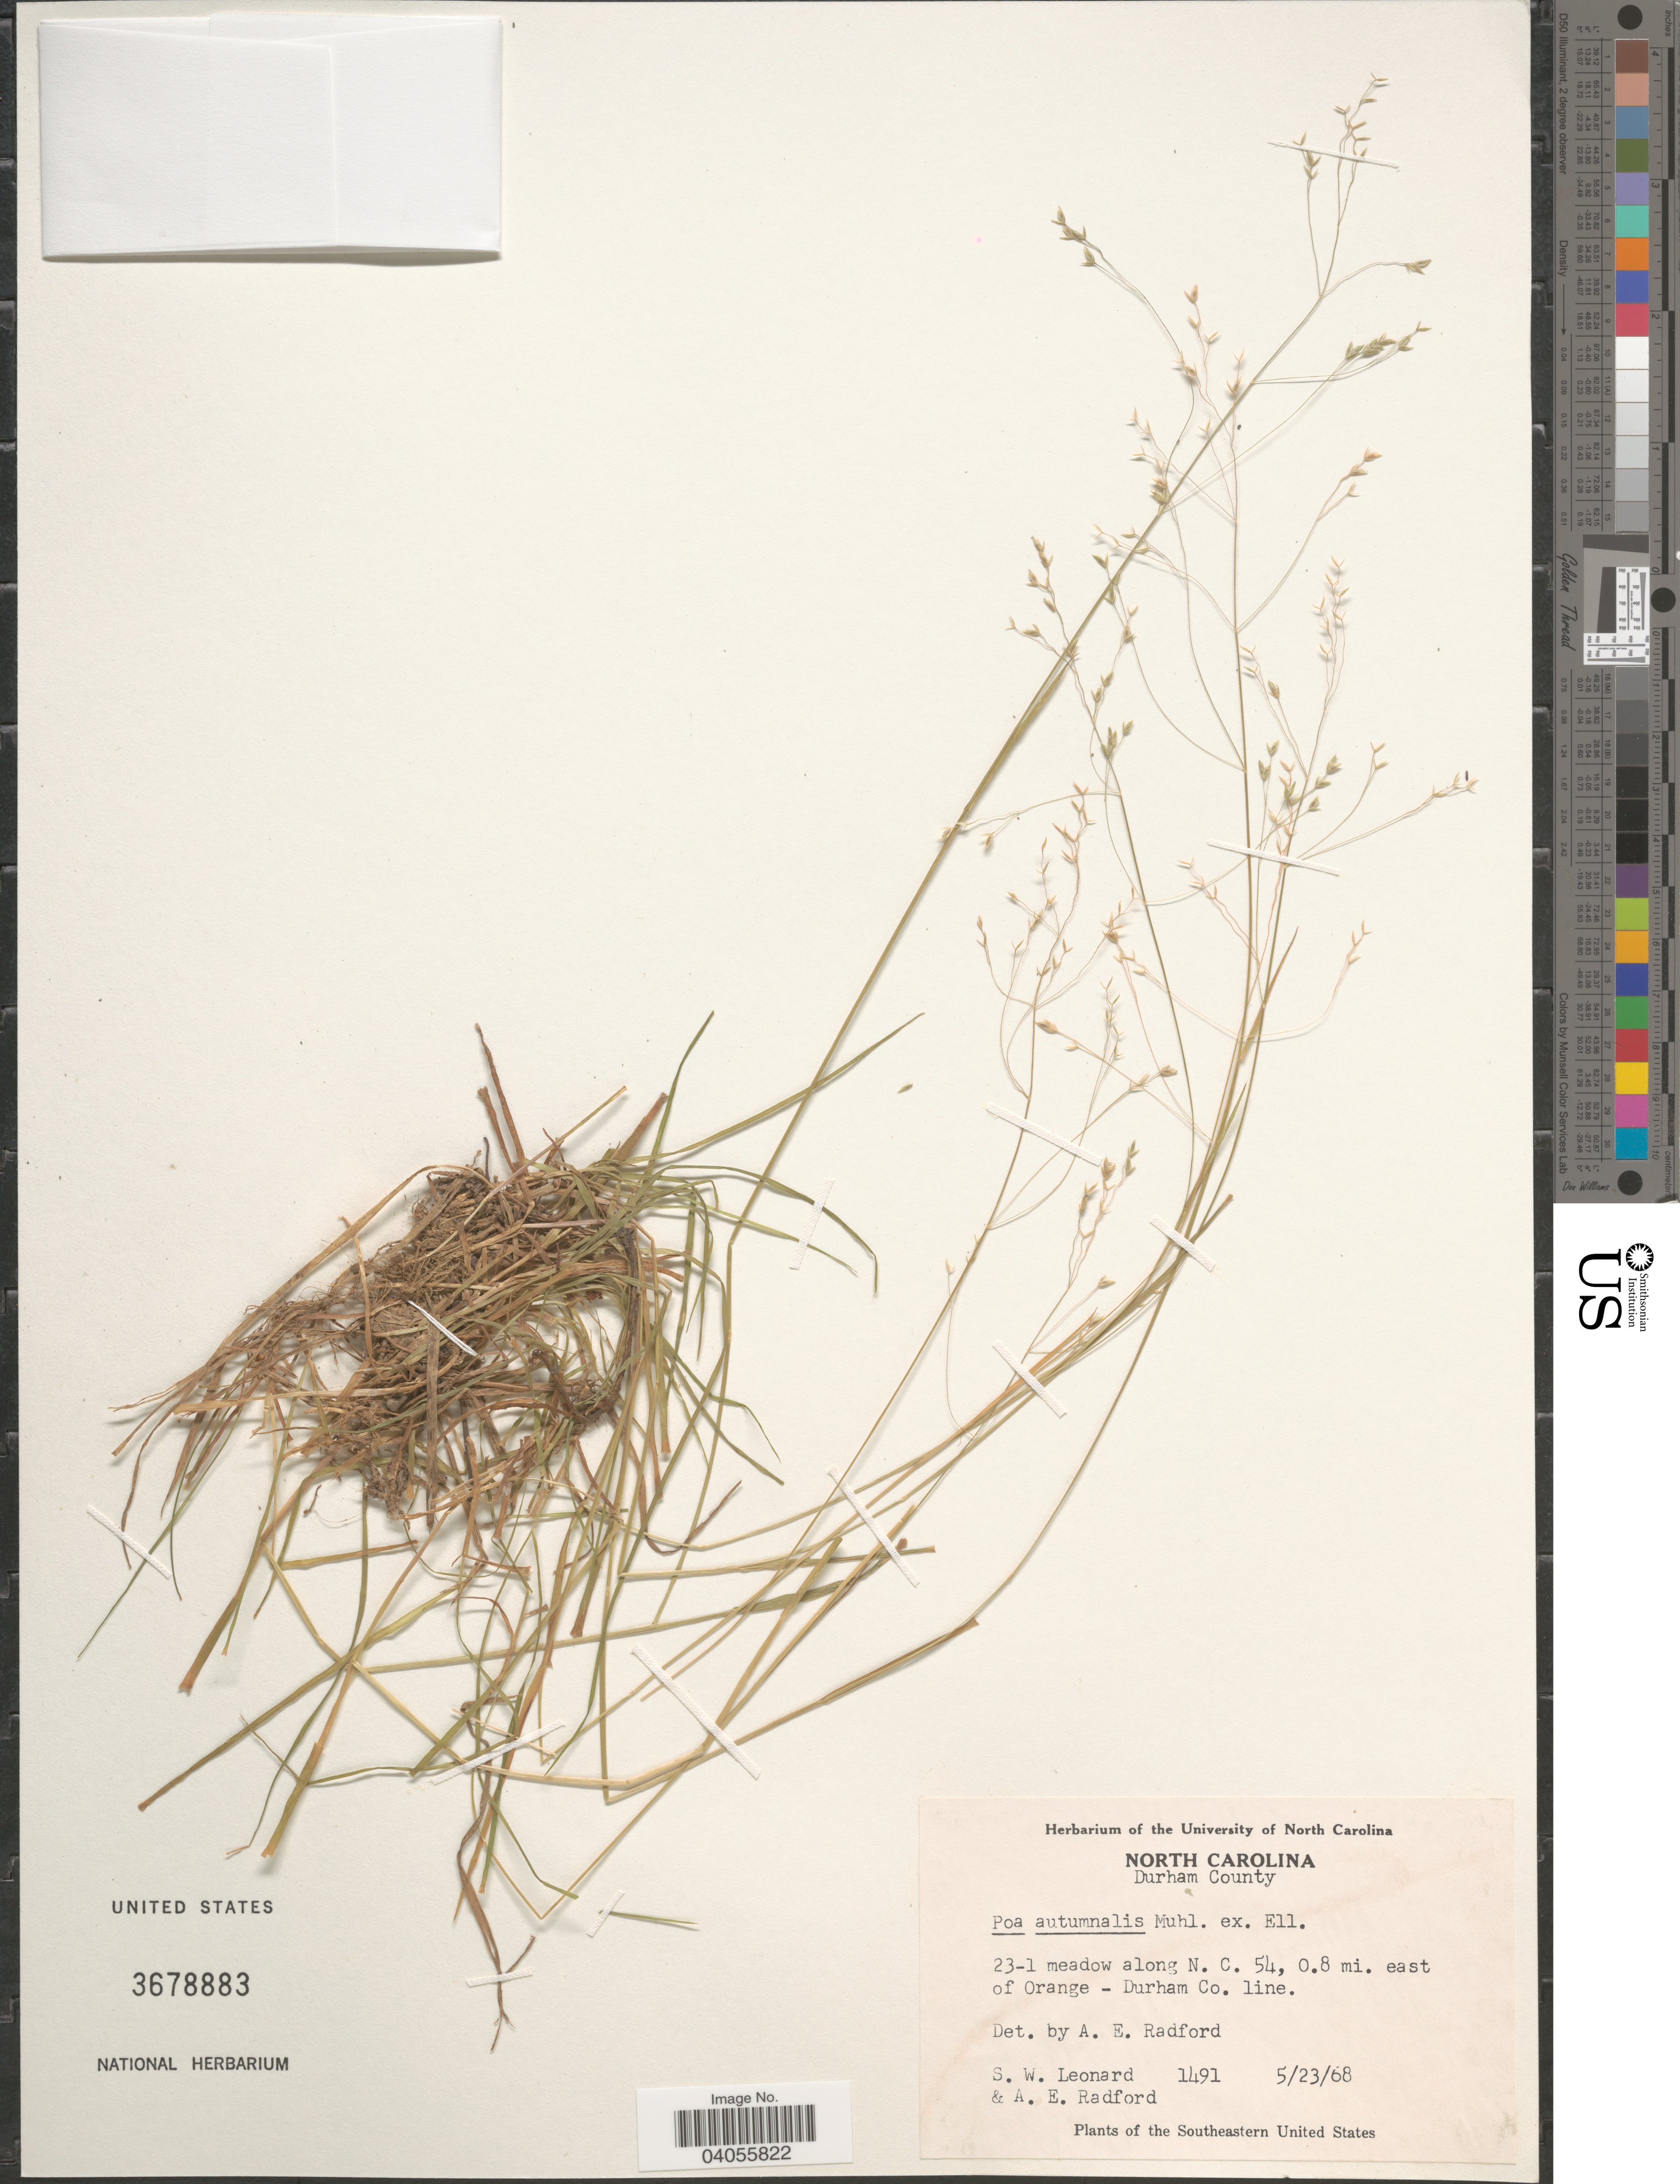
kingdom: Plantae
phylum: Tracheophyta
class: Liliopsida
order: Poales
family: Poaceae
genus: Poa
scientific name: Poa autumnalis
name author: Muhl. ex Elliott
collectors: S. W. Leonard & A. E. Radford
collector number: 1491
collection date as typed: Transcribed d/m/y: 23/5/68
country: United States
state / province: North Carolina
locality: Durham County. 23-1 meadow along N. C. 54, 0.8 mi. east of Orange - Durham Co. line. Southeastern United States.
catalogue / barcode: US 3678883